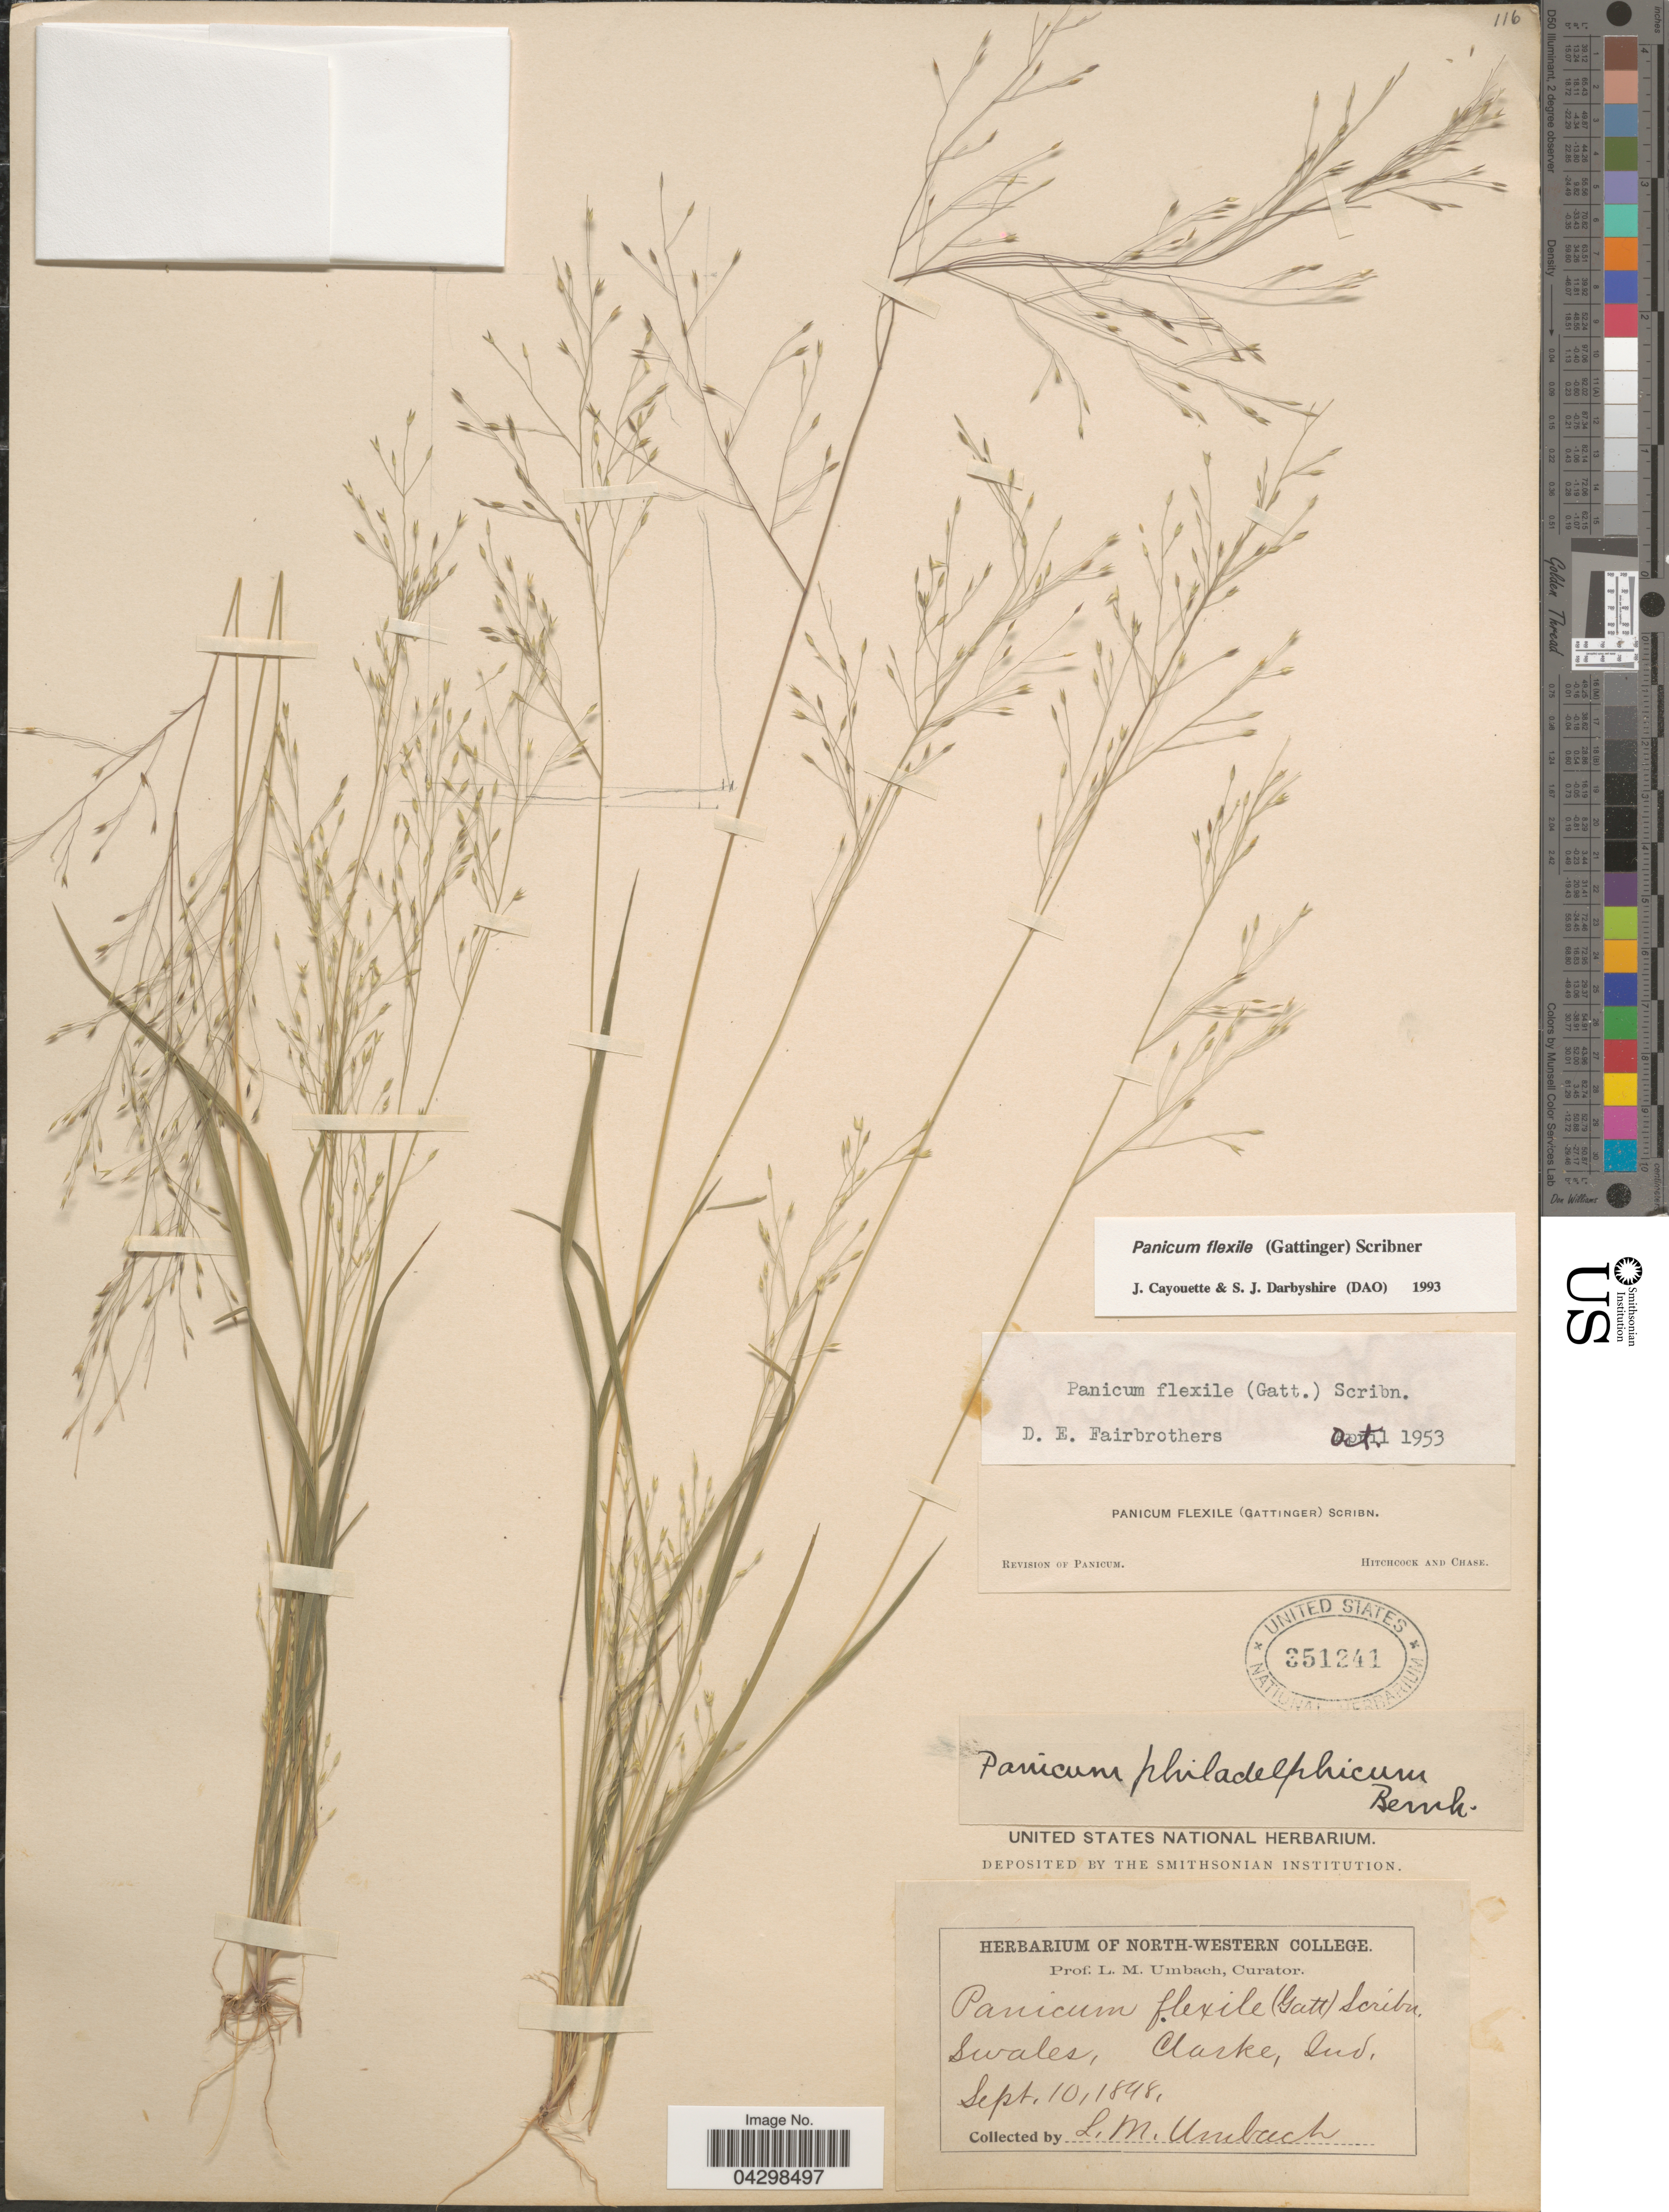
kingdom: Plantae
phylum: Tracheophyta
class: Liliopsida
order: Poales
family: Poaceae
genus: Panicum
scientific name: Panicum flexile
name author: (Gatt.) Scribn.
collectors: L. M. Umbach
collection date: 1898-09-10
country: United States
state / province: Indiana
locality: Swales, Clarke.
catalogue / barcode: US 351241